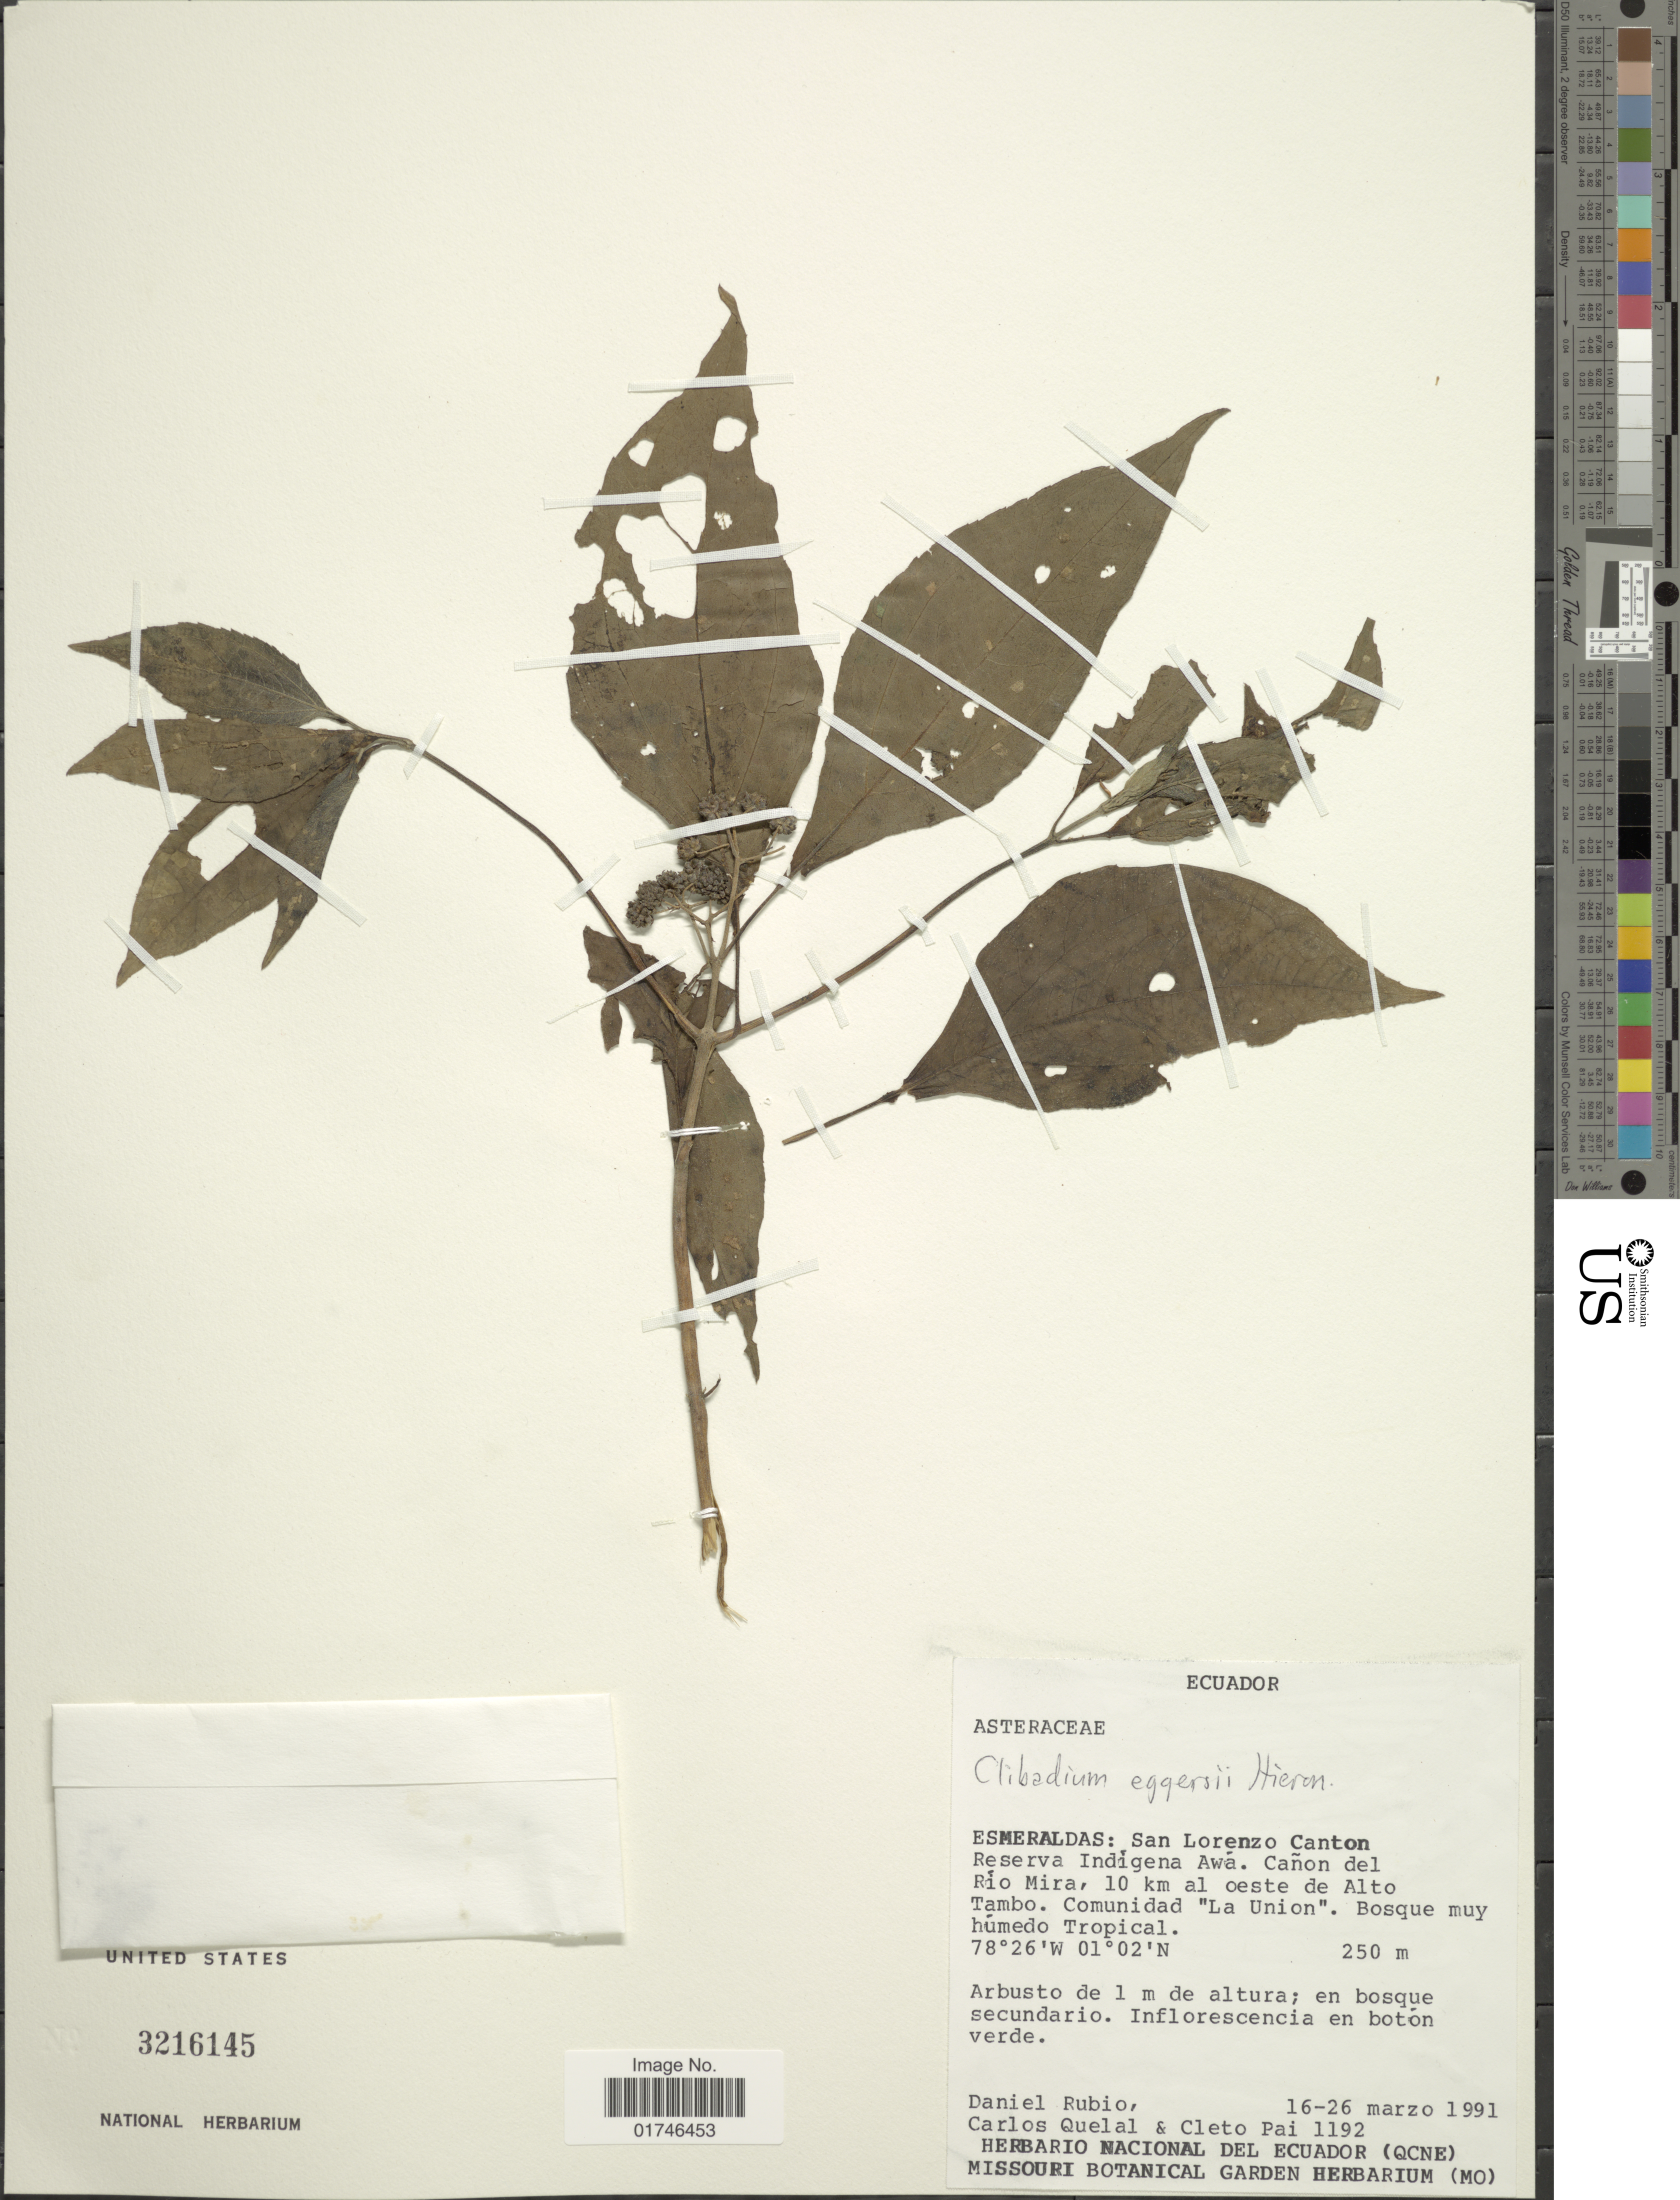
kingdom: Plantae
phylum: Tracheophyta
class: Magnoliopsida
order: Asterales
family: Asteraceae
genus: Clibadium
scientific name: Clibadium eggersii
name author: Hieron.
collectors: D. Rubio, C. Quelal & C. Pai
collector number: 1192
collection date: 1991-03-16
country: Ecuador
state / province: Esmeraldas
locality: Esmeraldas: San Lorenzo Canton Reserva Indigena Awa, Canon del Rio Mira, 10 km al oeste de Alto Tambo.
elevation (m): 250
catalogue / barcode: US 3216145